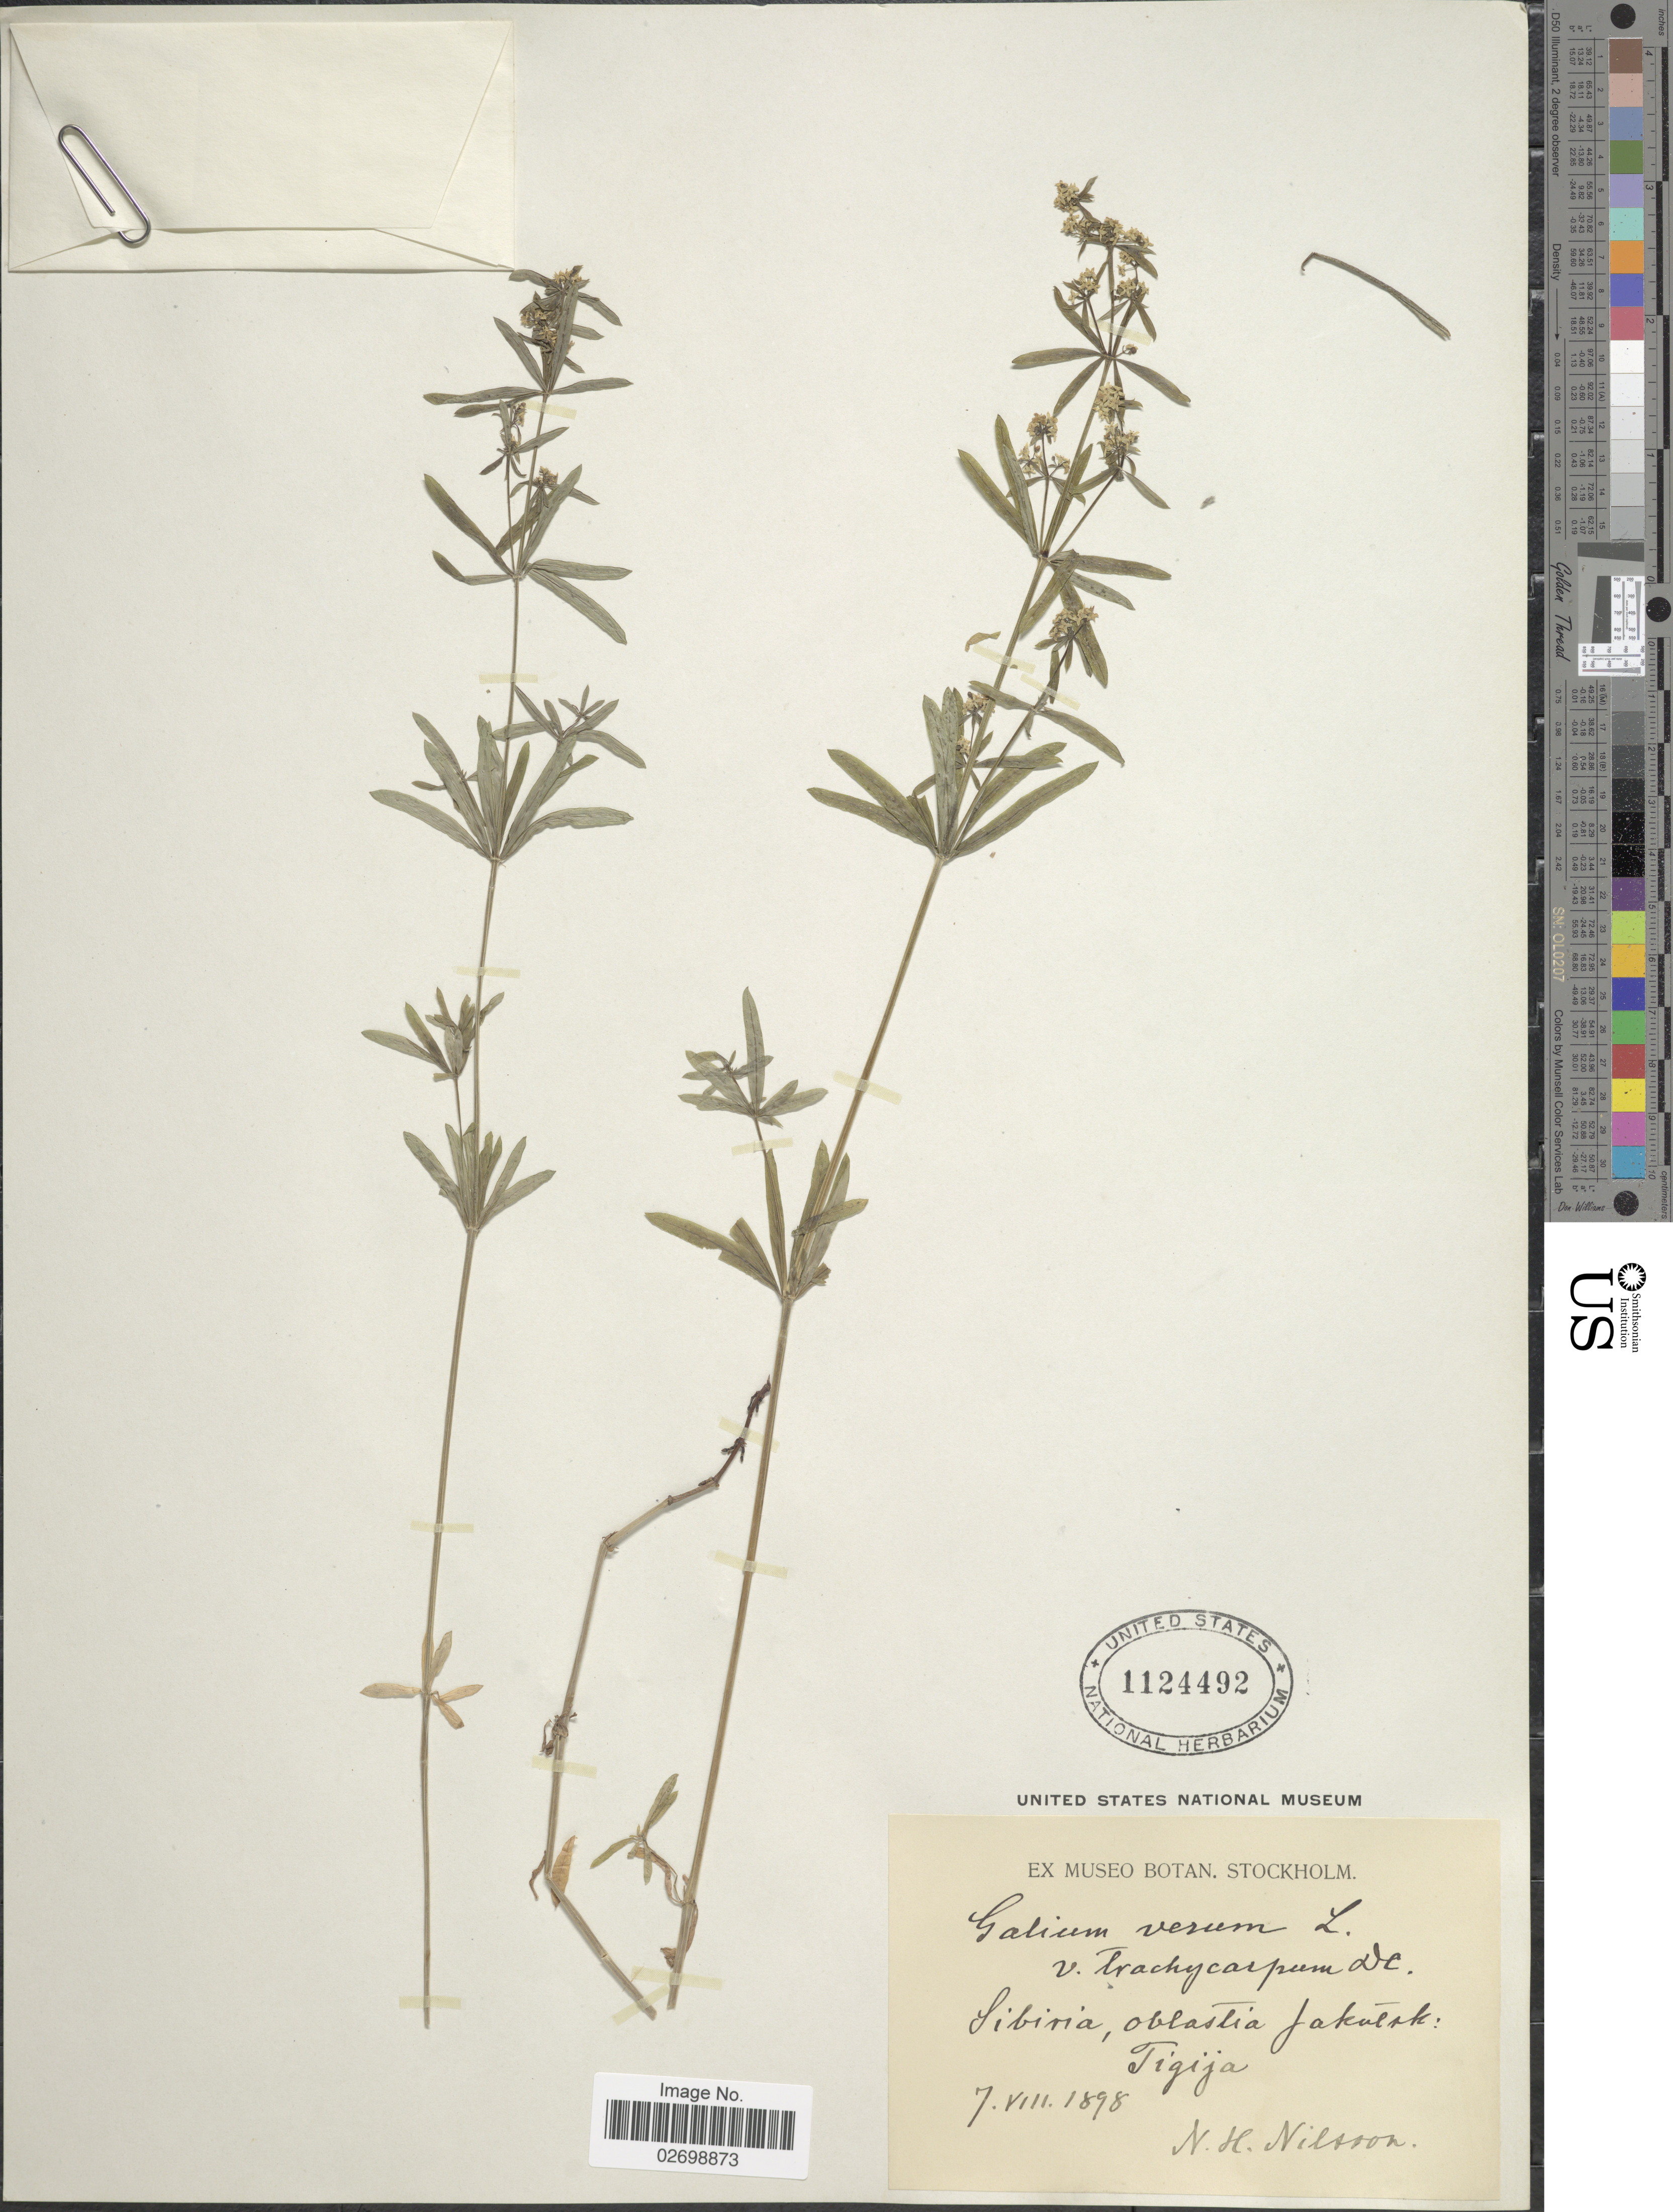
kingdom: Plantae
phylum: Tracheophyta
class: Magnoliopsida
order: Gentianales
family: Rubiaceae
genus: Galium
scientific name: Galium verum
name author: L.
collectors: N. H. Nilsson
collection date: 1898-08-07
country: Russian Federation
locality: Sibiria, oblastia Jakutsk: Tigija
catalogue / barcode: US 1124492